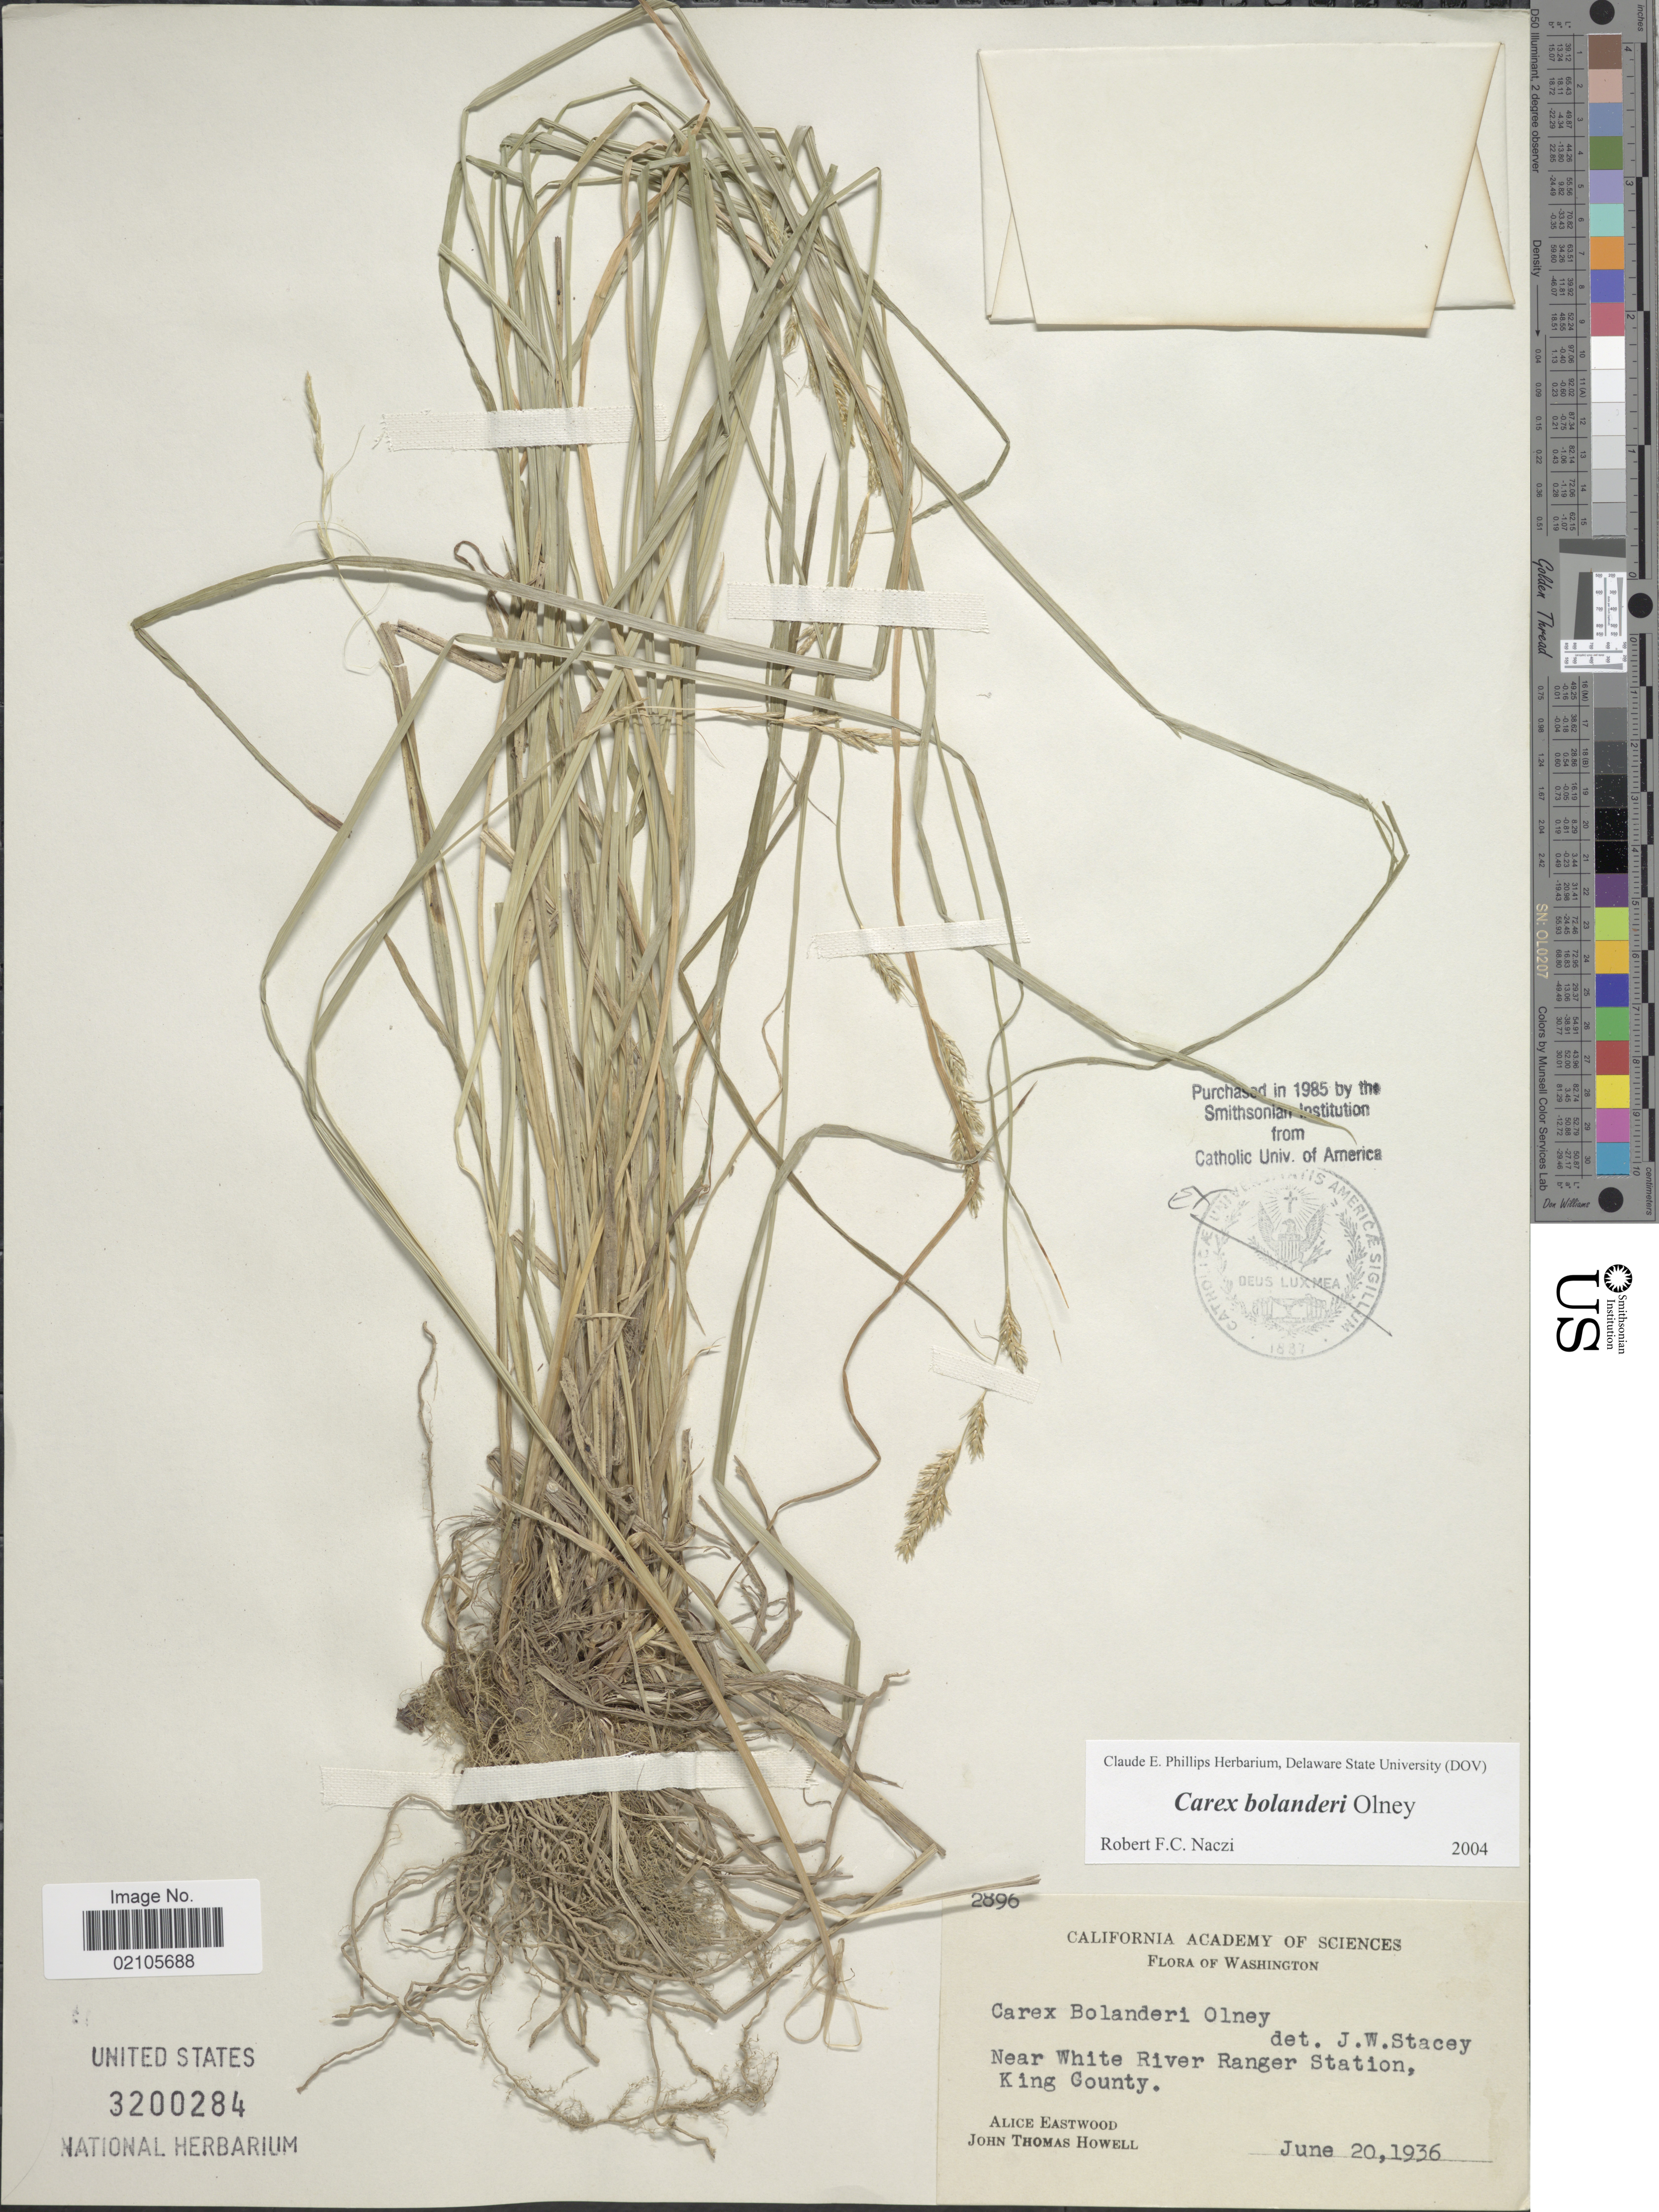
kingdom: Plantae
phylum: Tracheophyta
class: Liliopsida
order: Poales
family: Cyperaceae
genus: Carex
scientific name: Carex bolanderi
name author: Olney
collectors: A. Eastwood & J. T. Howell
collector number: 2896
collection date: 1936-06-20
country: United States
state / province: Washington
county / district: King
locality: Near White River Ranger Station, King County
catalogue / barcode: US 3200284